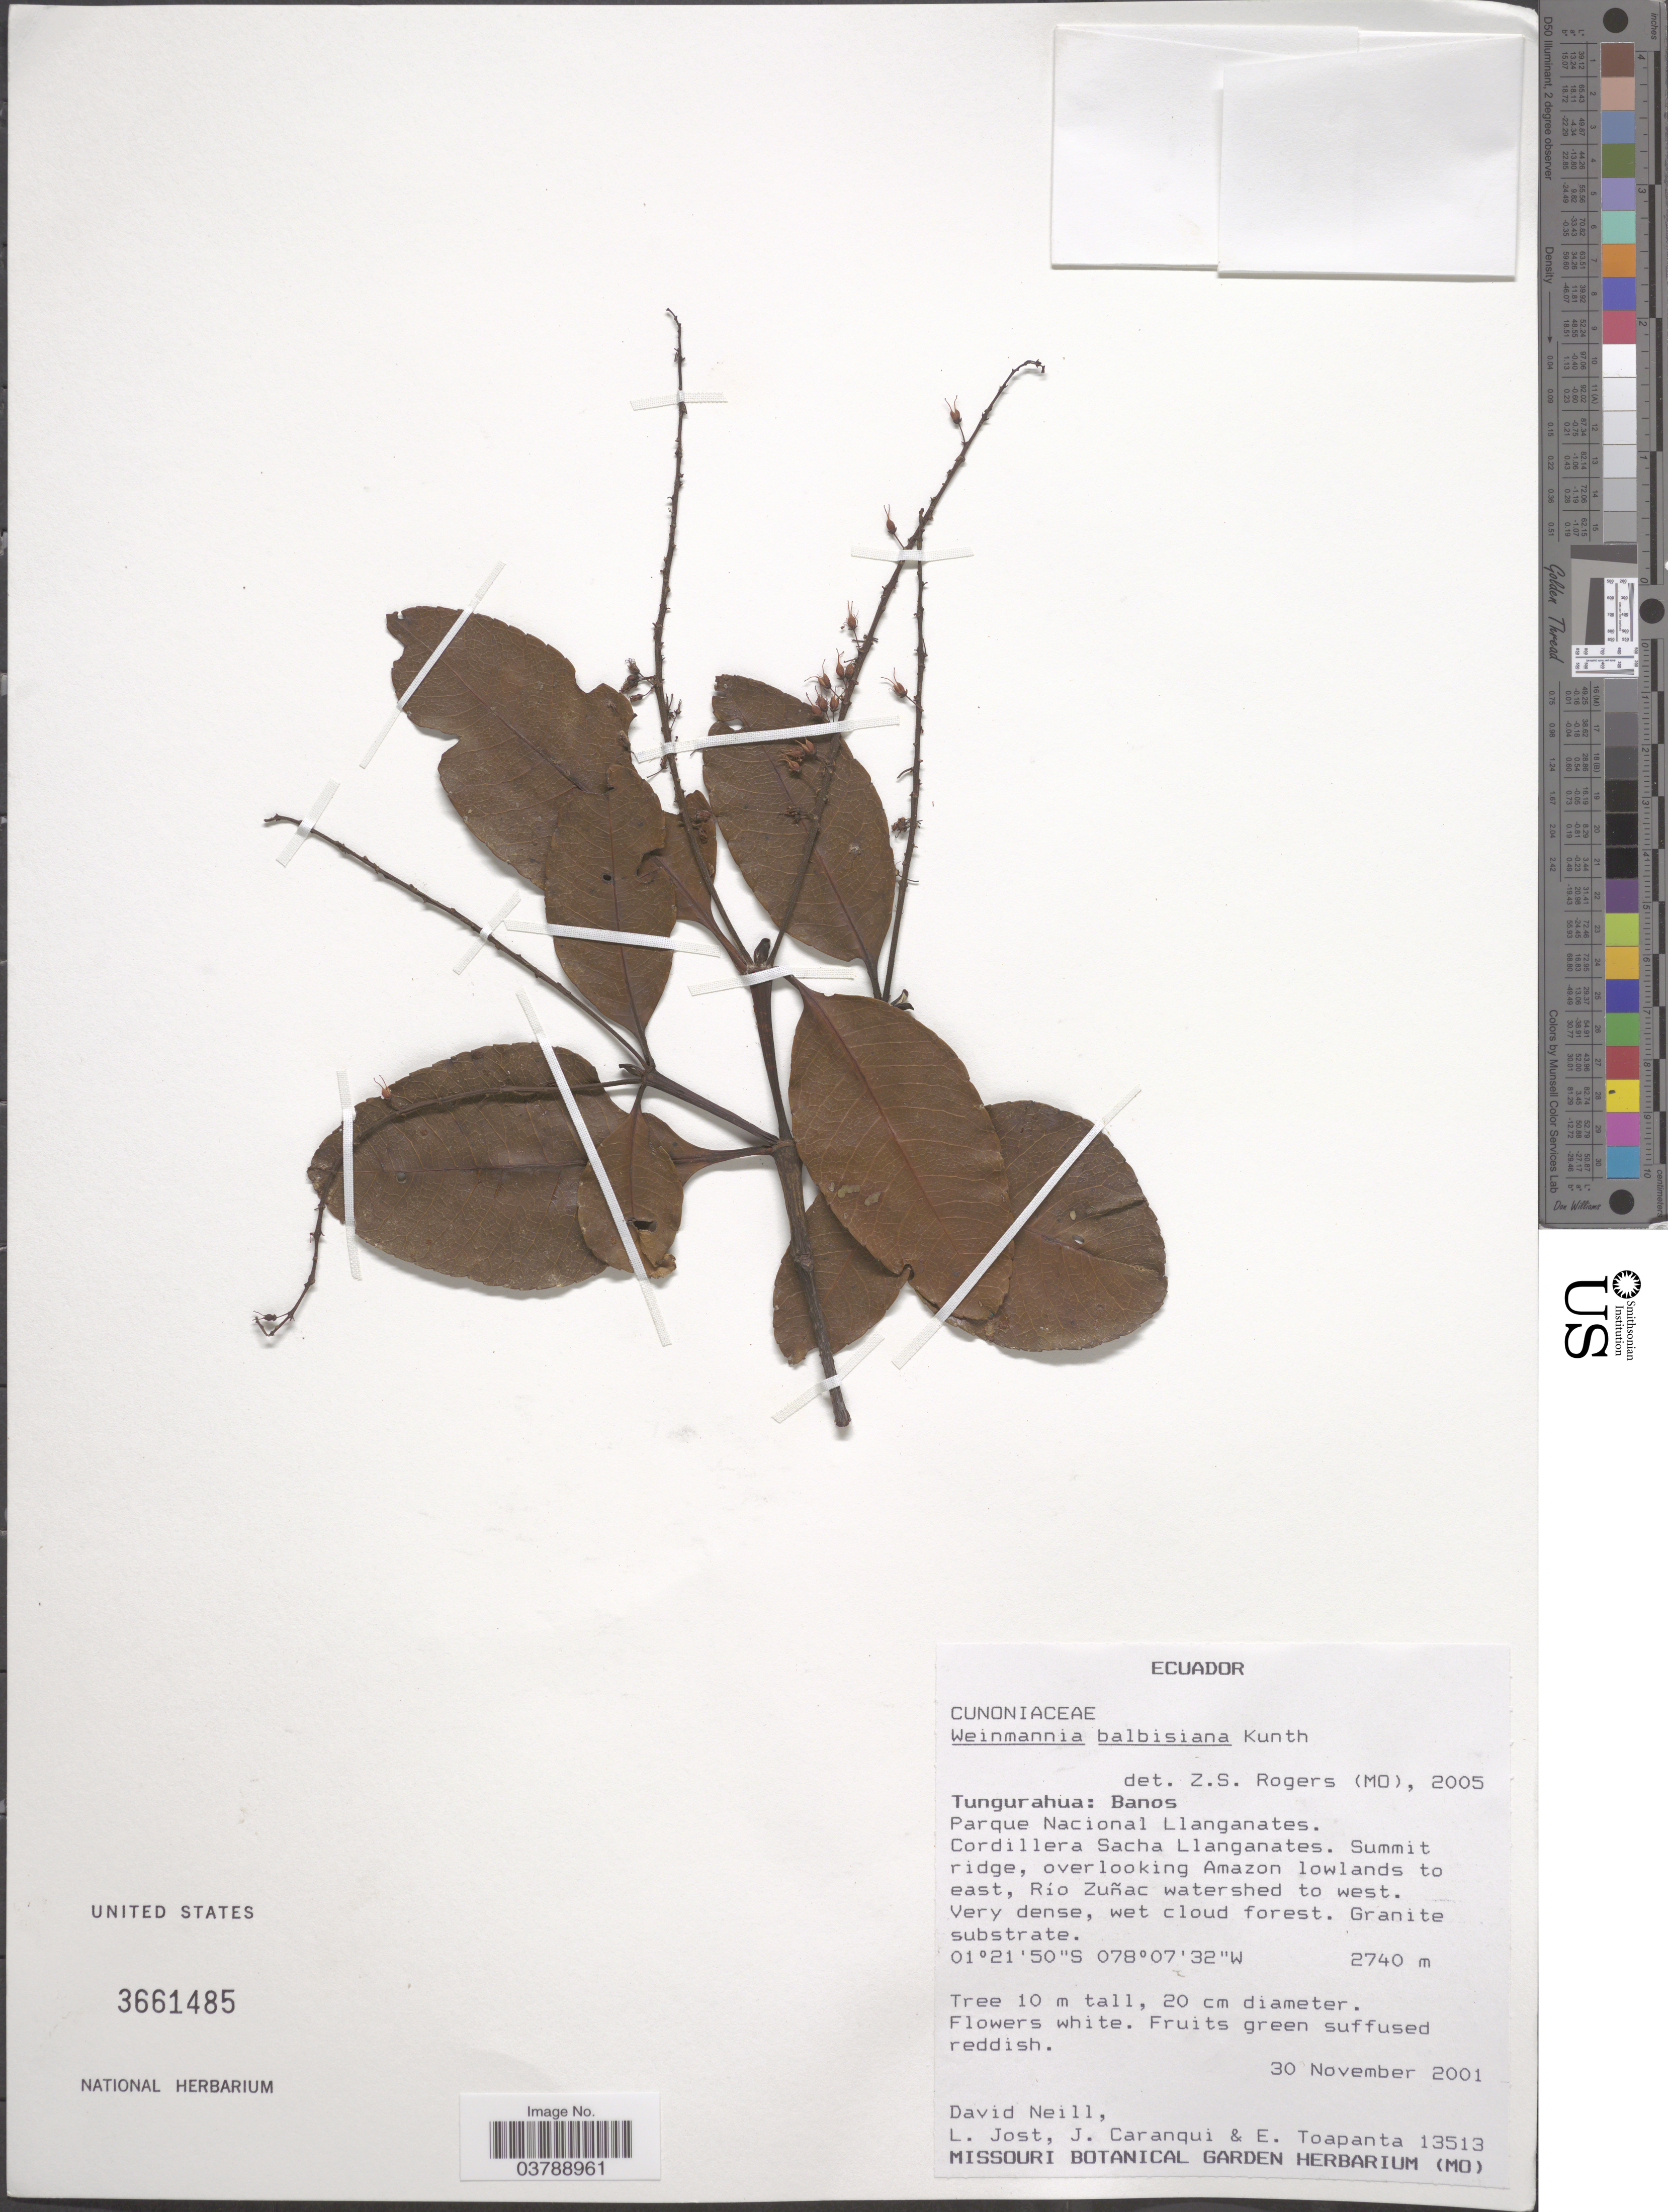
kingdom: Plantae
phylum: Tracheophyta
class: Magnoliopsida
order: Oxalidales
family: Cunoniaceae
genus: Weinmannia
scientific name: Weinmannia balbisiana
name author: Kunth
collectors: D. Neill, L. Jost, J. Caranqui & E. Toapanta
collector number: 13513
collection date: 2001-11-30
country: Ecuador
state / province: Tungurahua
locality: Banos. Parque Nacional Llanganates. Cordillera Sacha Llanganates. Summit ridge, overlooking Amazon lowlands to east, Río Zuñac watershed to west.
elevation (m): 2740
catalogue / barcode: US 3661485